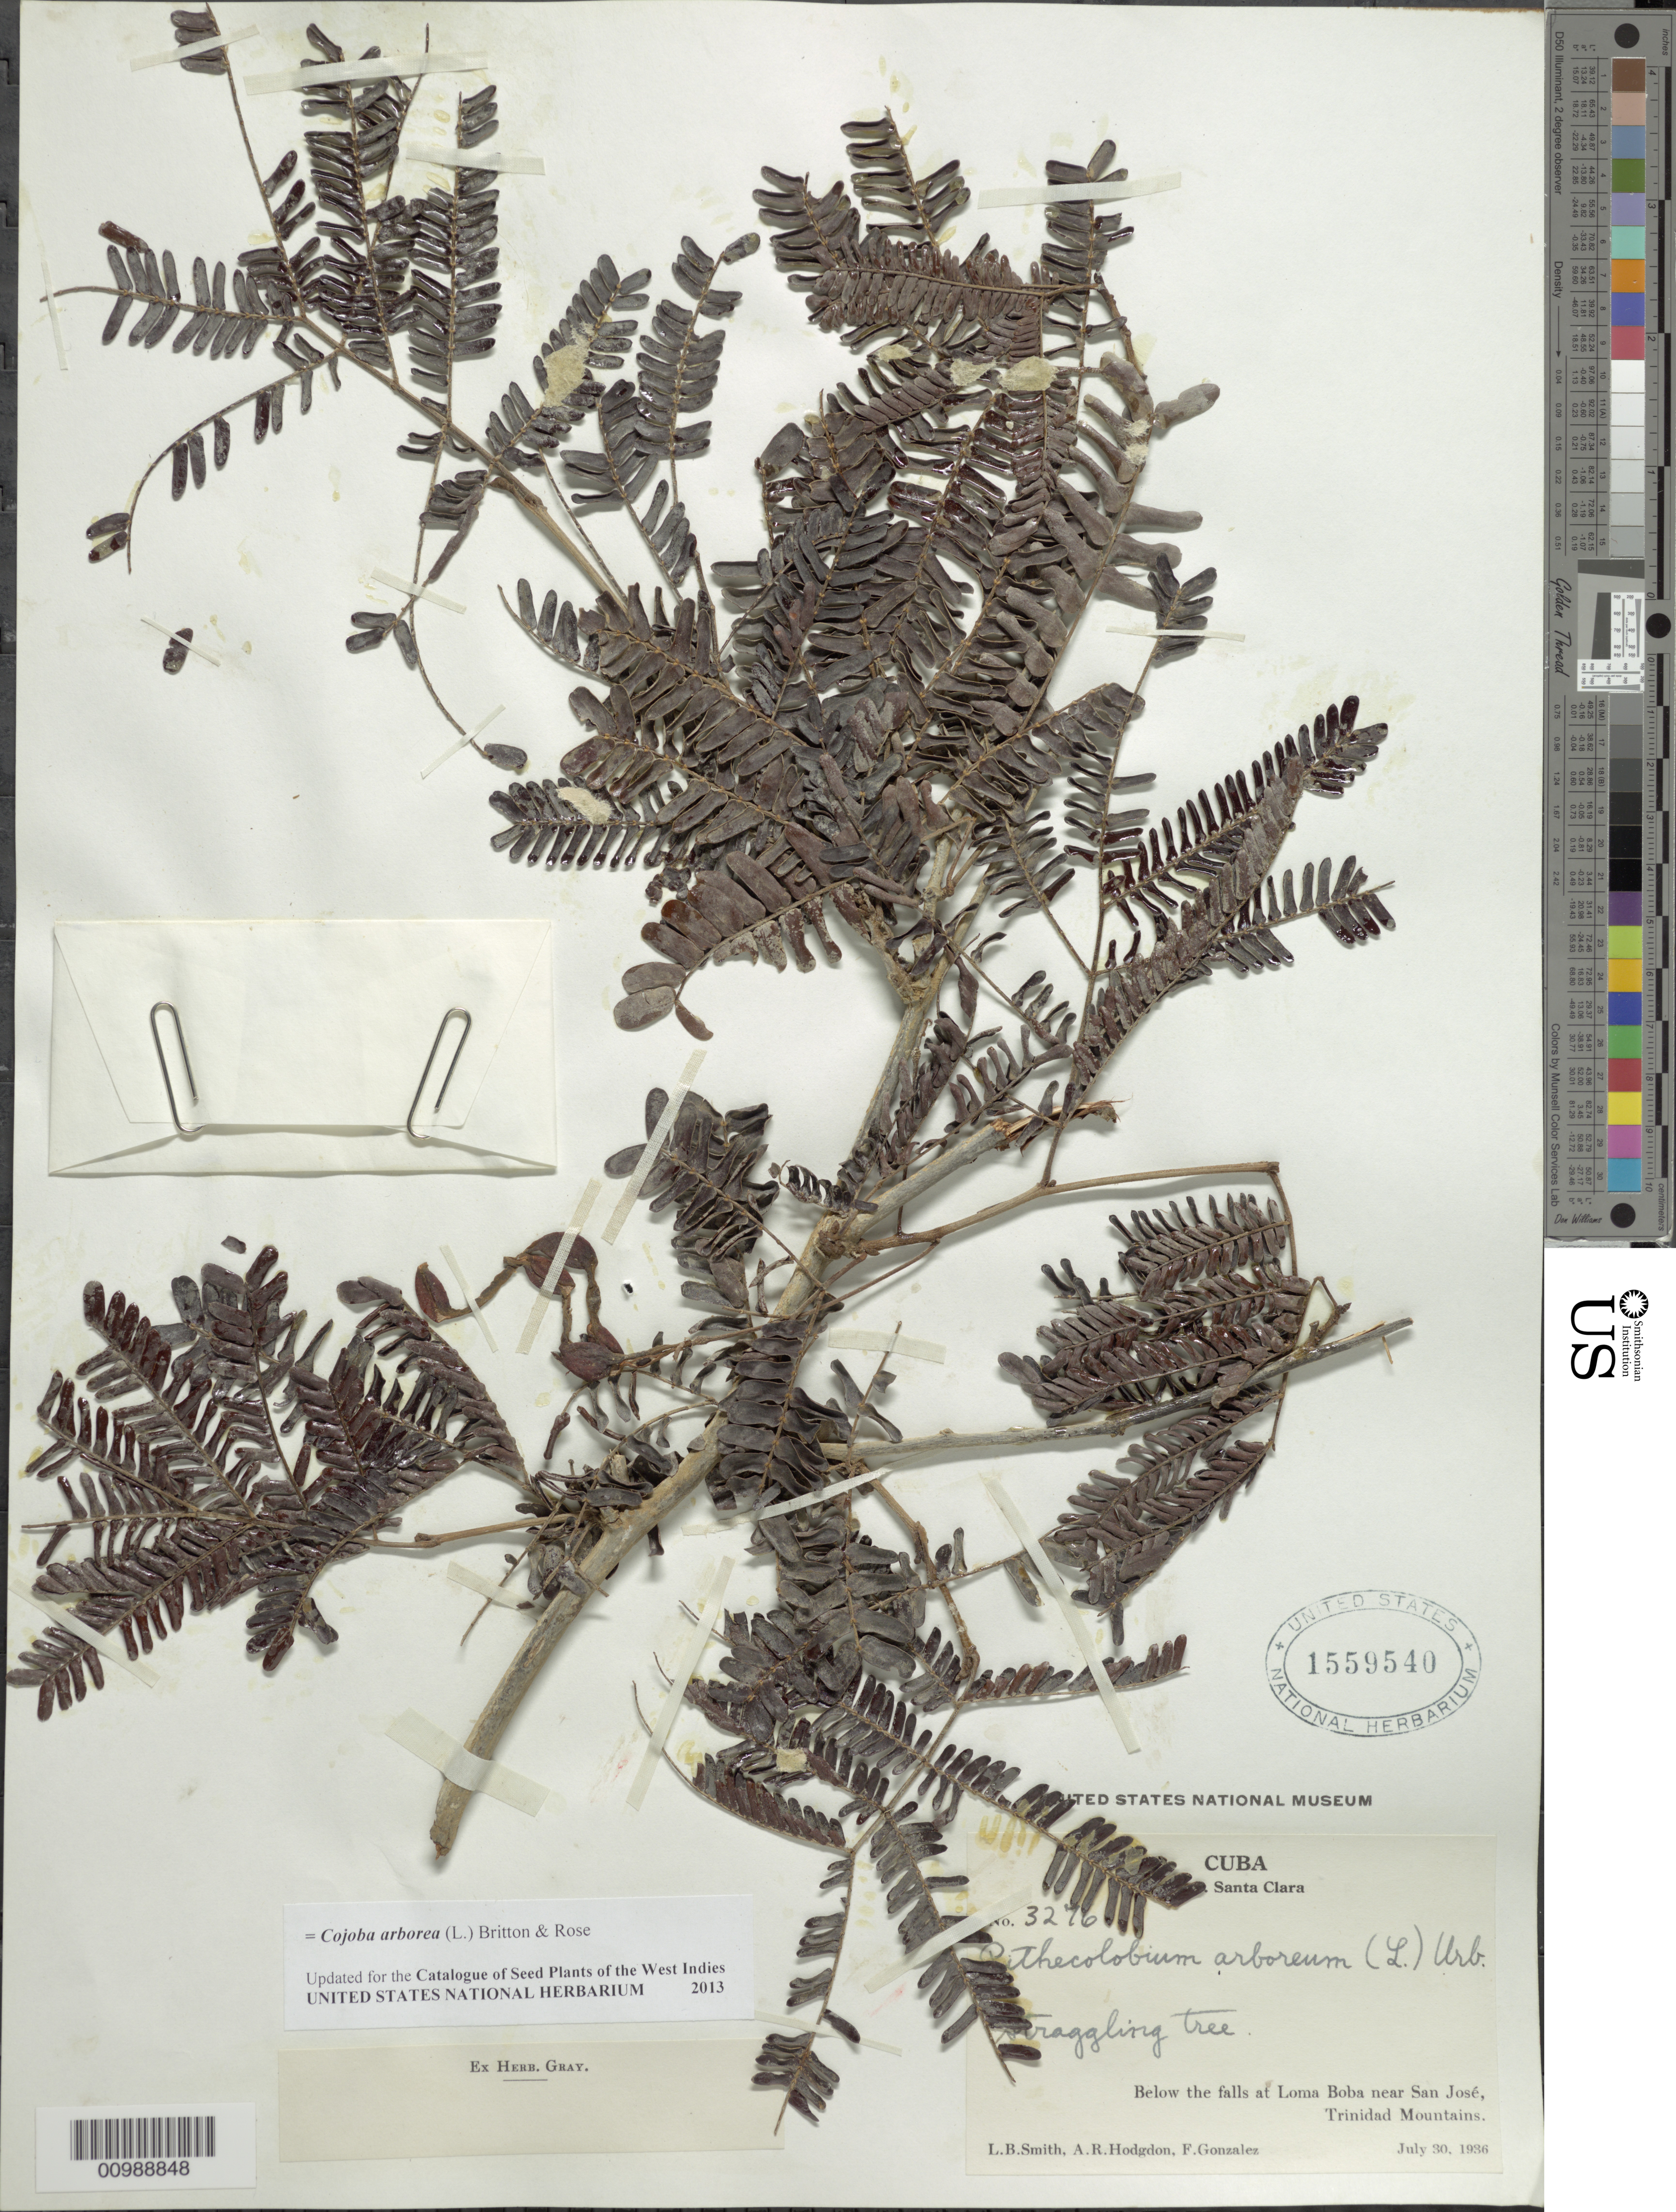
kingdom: Plantae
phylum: Tracheophyta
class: Magnoliopsida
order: Fabales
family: Fabaceae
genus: Cojoba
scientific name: Cojoba arborea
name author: (L.) Britton & Rose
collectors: L. Smith, A. R. Hodgdon & F. Gonzalez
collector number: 3276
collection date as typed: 30 Jul 1936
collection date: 1936-07-30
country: Cuba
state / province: Villa Clara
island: Cuba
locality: Trinidad Mountains; below the falls at Loma Boba near San Jose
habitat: Below the falls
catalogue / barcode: US 1559540